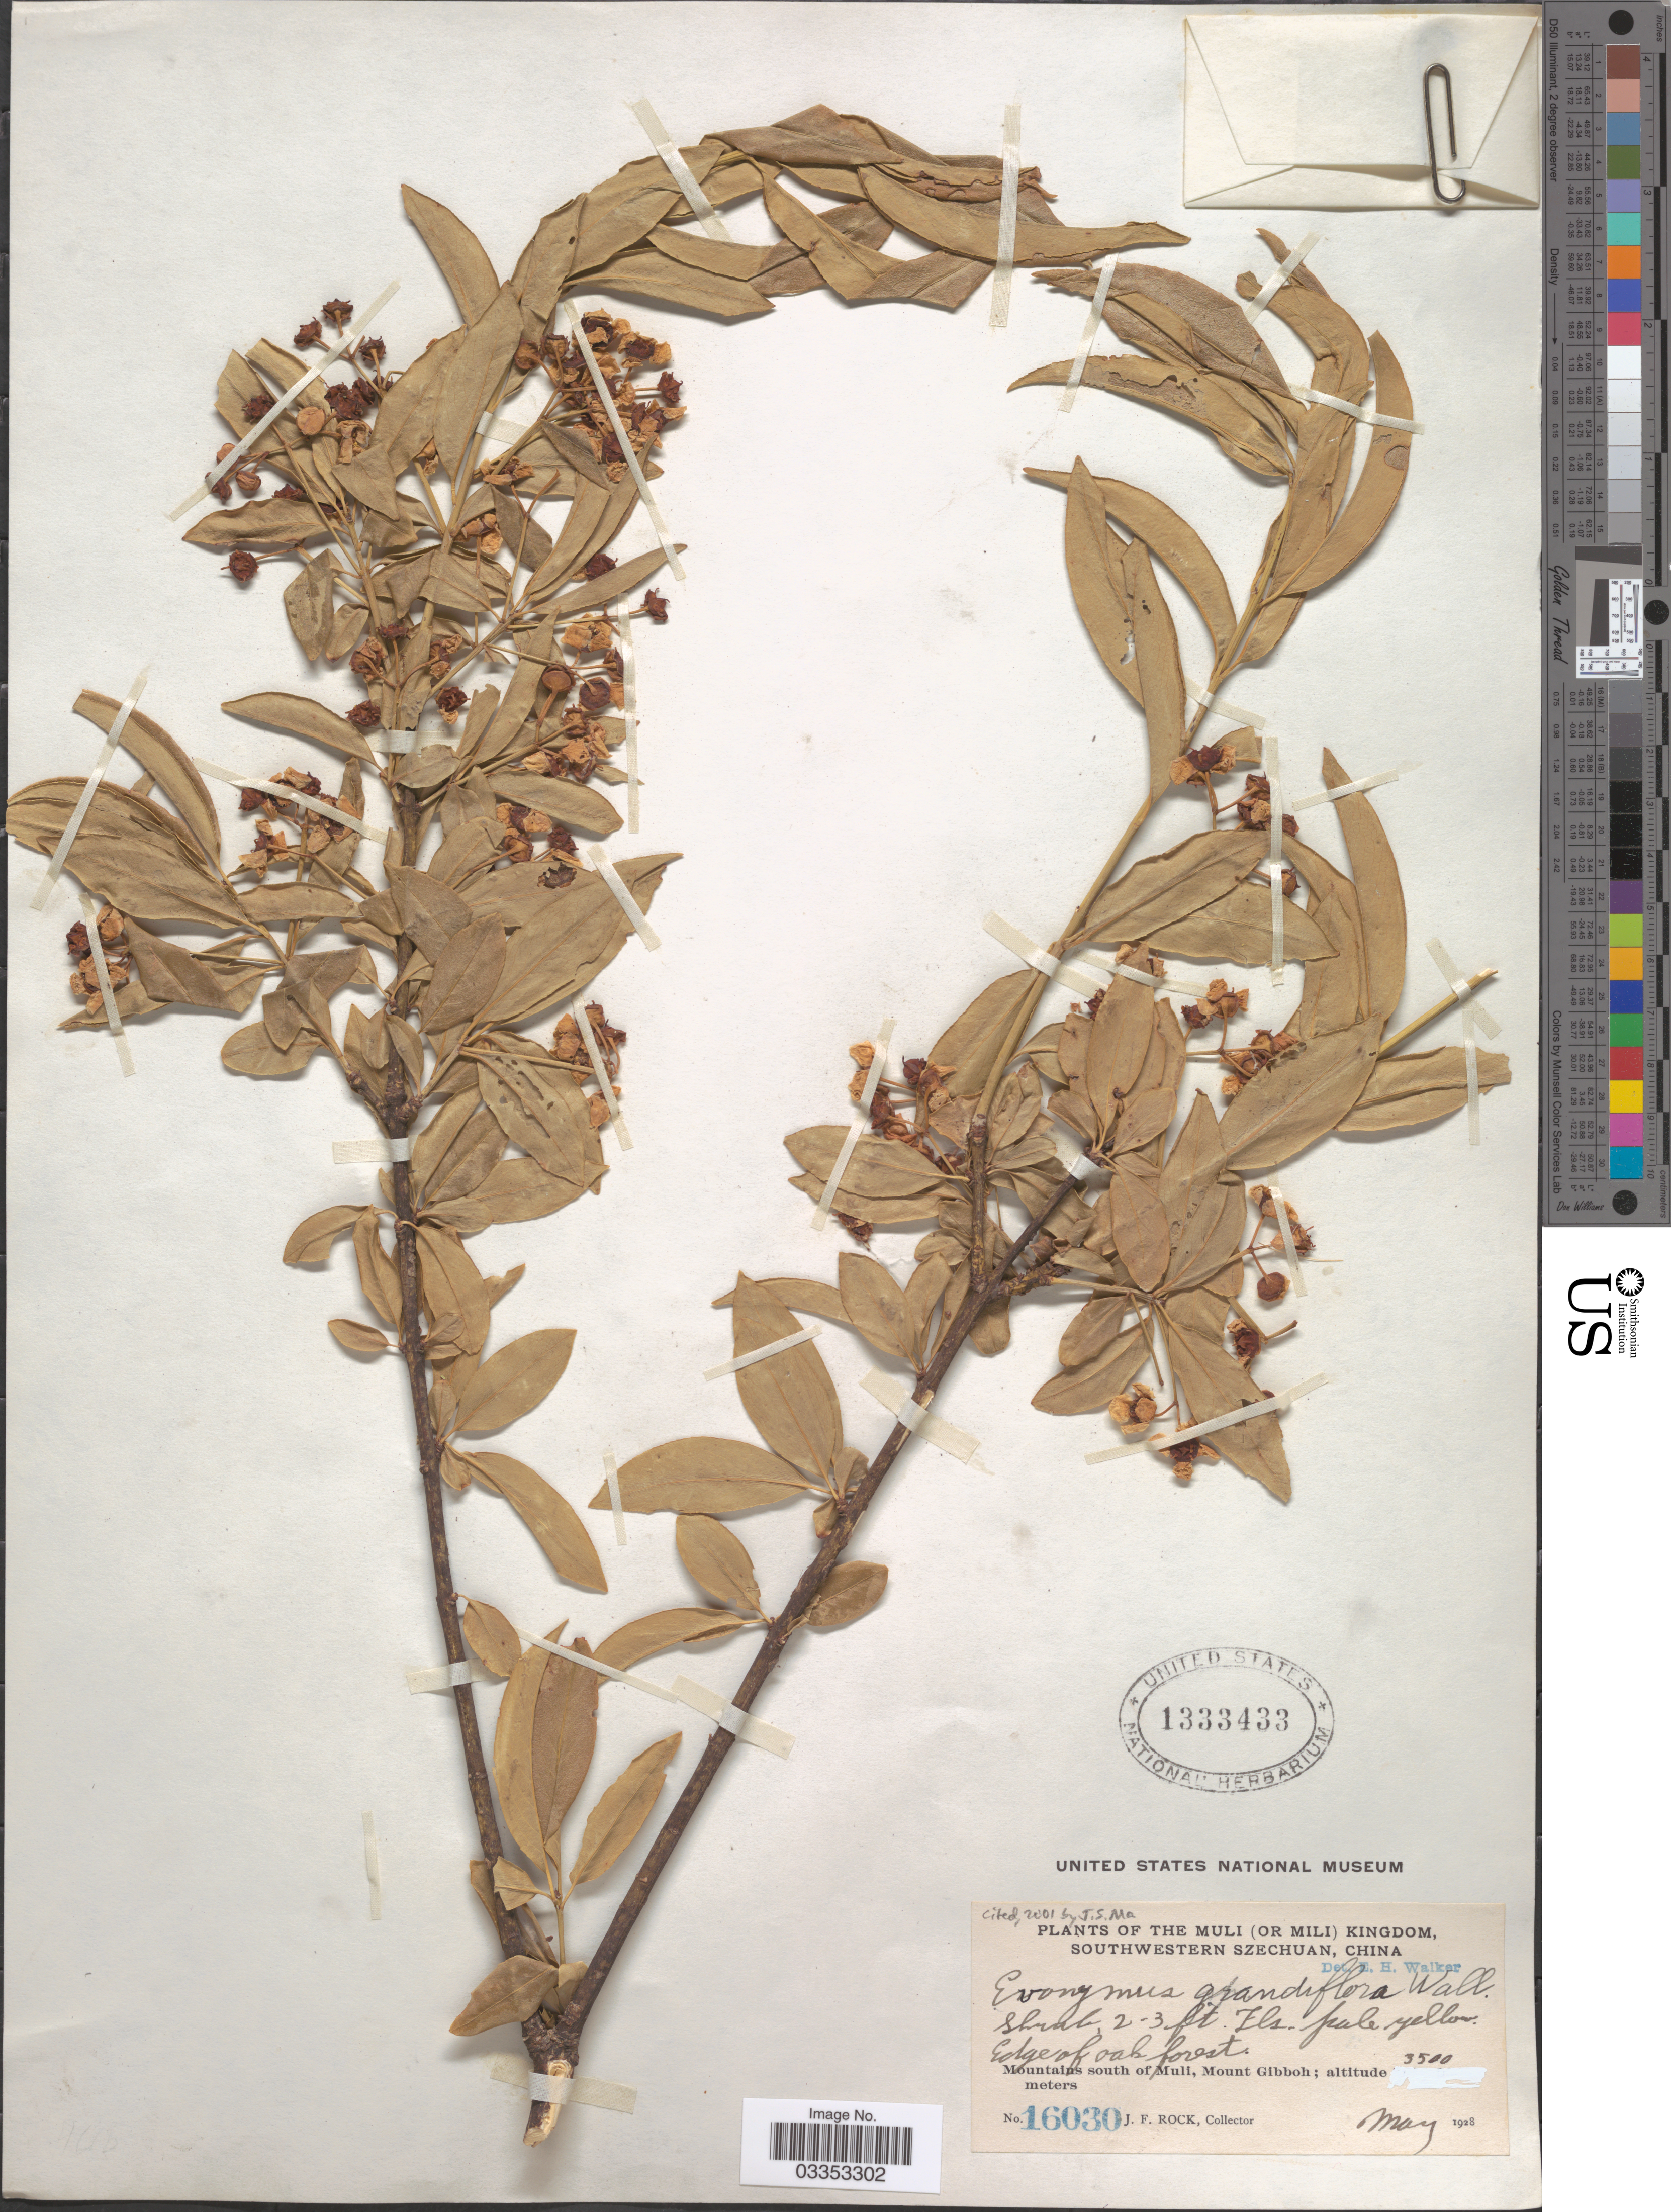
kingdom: Plantae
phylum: Tracheophyta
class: Magnoliopsida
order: Celastrales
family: Celastraceae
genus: Euonymus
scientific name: Euonymus grandiflorus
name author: Wall.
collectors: J. Rock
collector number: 16030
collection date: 1928-05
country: China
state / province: Sichuan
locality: The Muli (or Mili) Kingdom, Southwestern Szechuan. Mountains south of Muli, Mount Gibboh.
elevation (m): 3500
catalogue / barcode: US 1333433